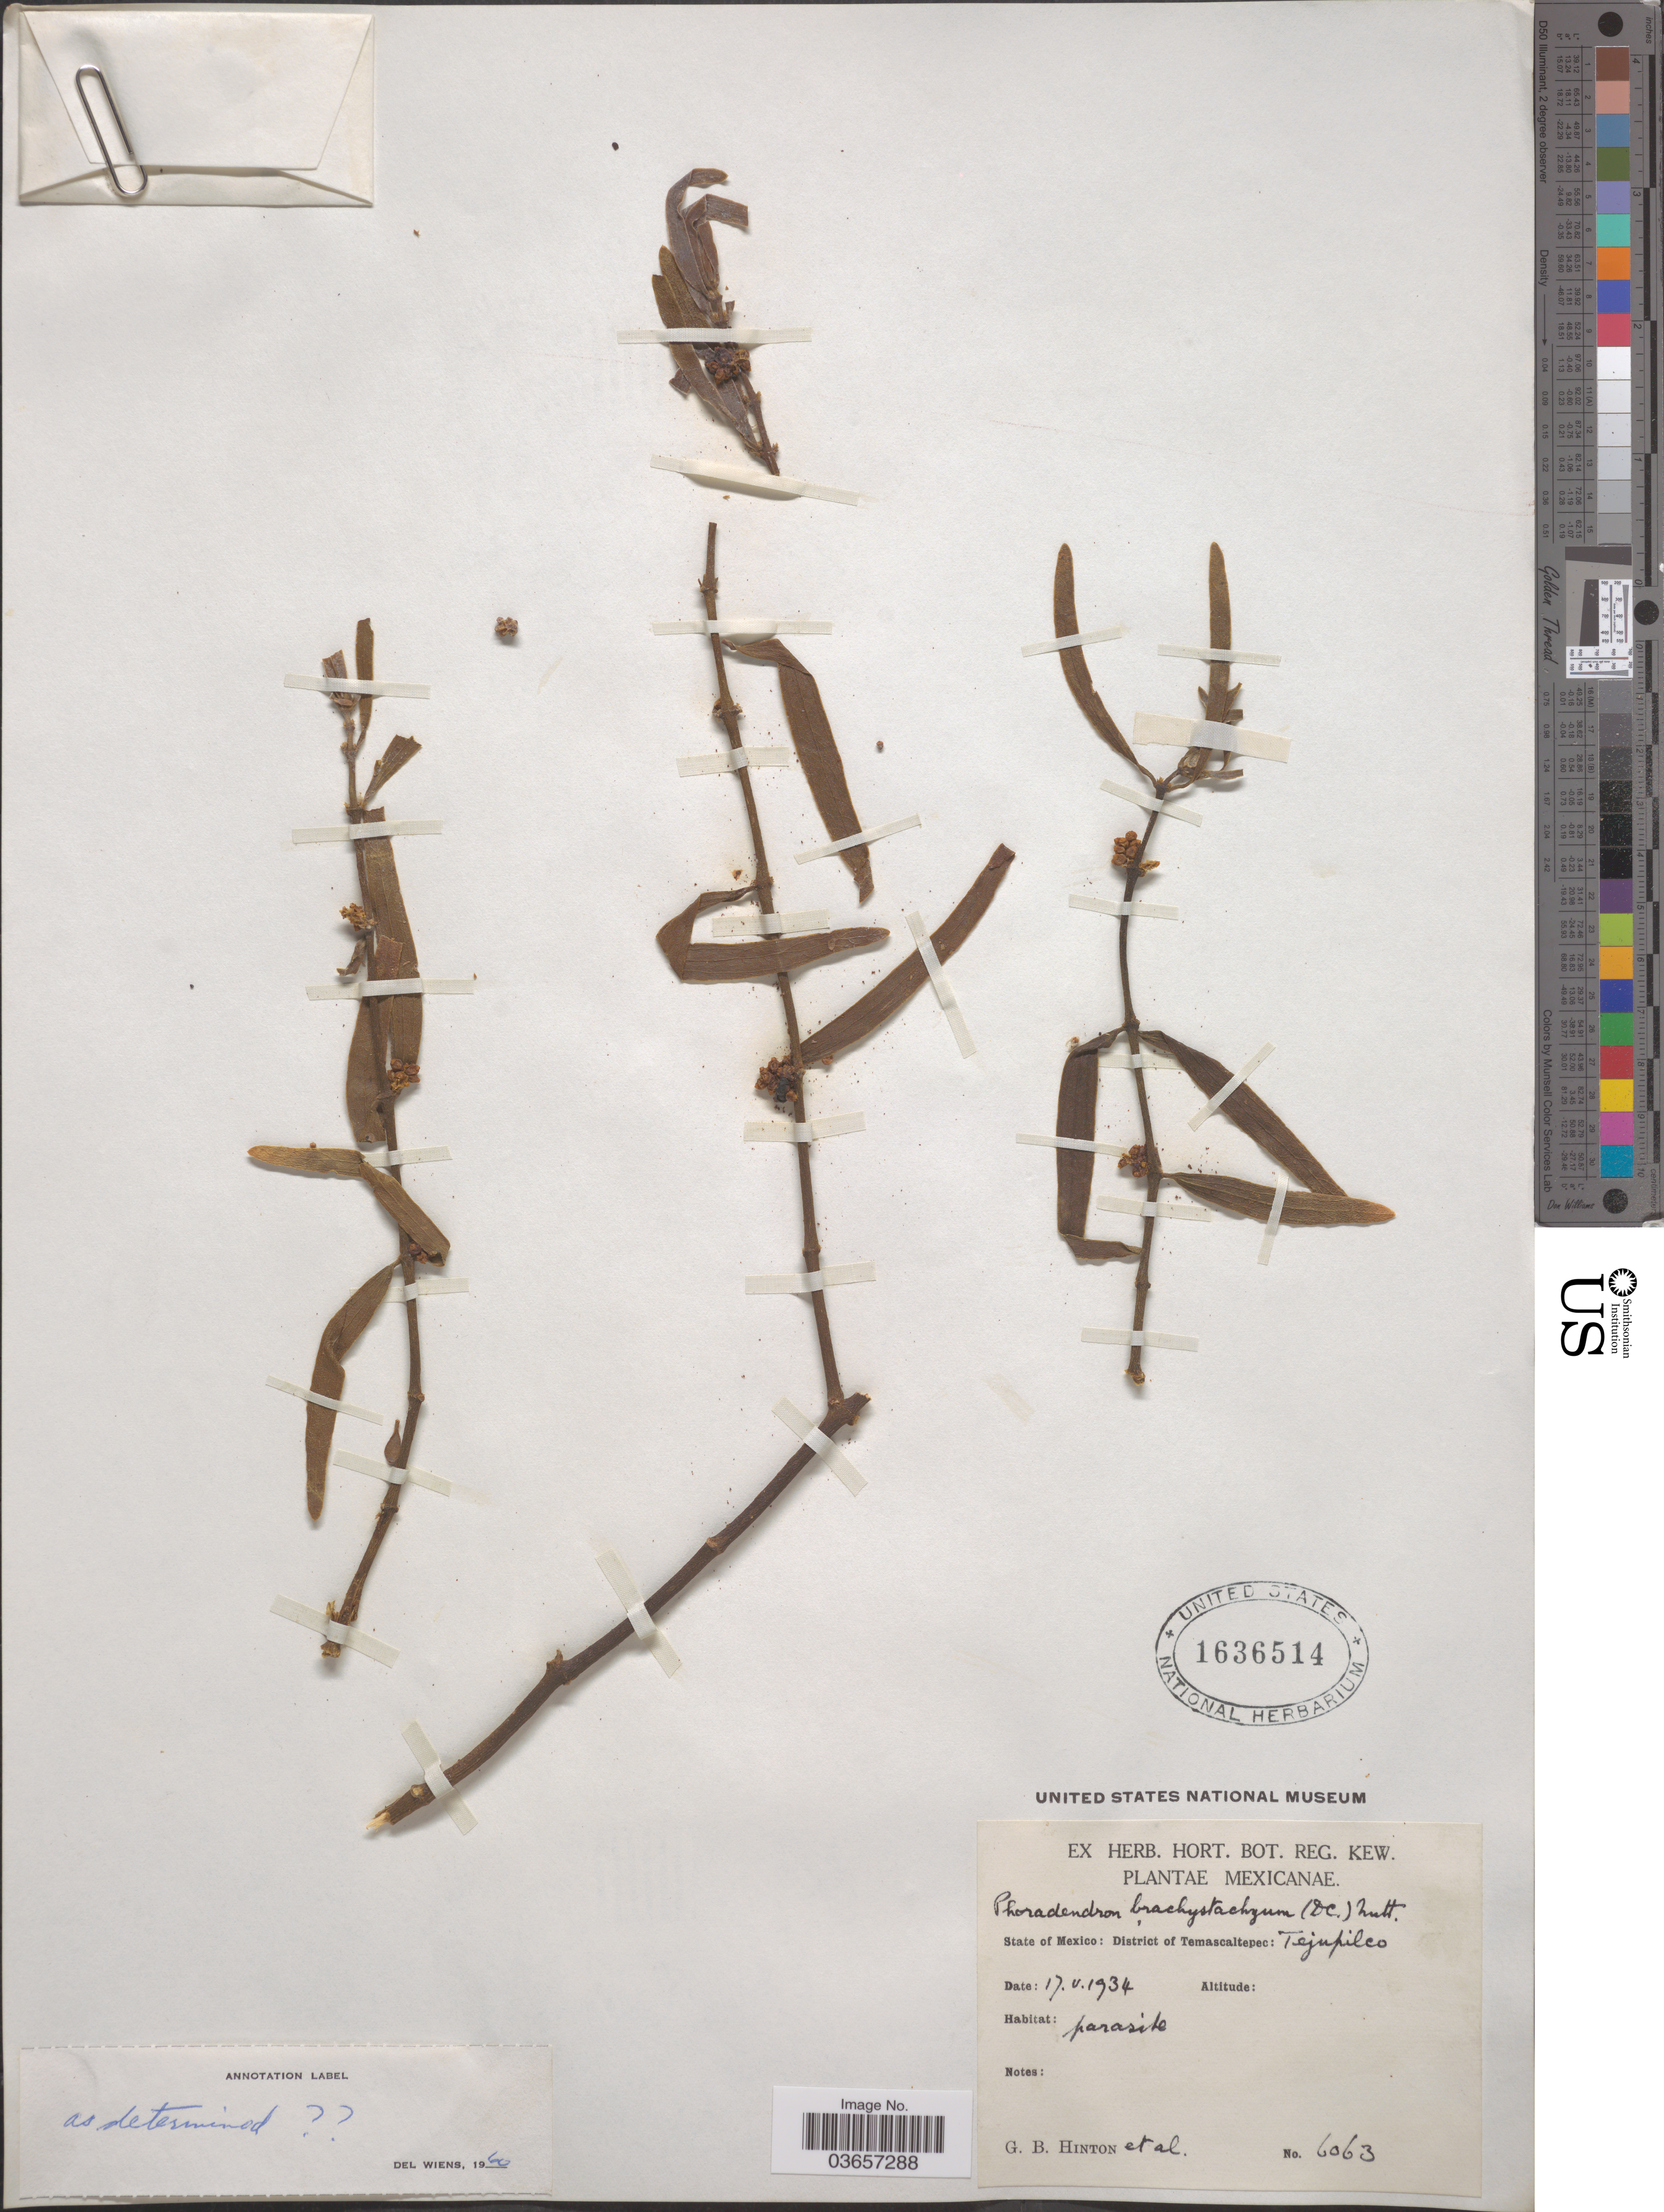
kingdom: Plantae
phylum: Tracheophyta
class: Magnoliopsida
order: Santalales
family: Viscaceae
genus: Phoradendron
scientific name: Phoradendron brachystachyum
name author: (DC.) Oliv.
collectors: G. B. Hinton & et al.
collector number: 6063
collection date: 1934-05-17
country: Mexico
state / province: México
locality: District of Temacaltepec: Tejupilco.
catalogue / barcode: US 1636514